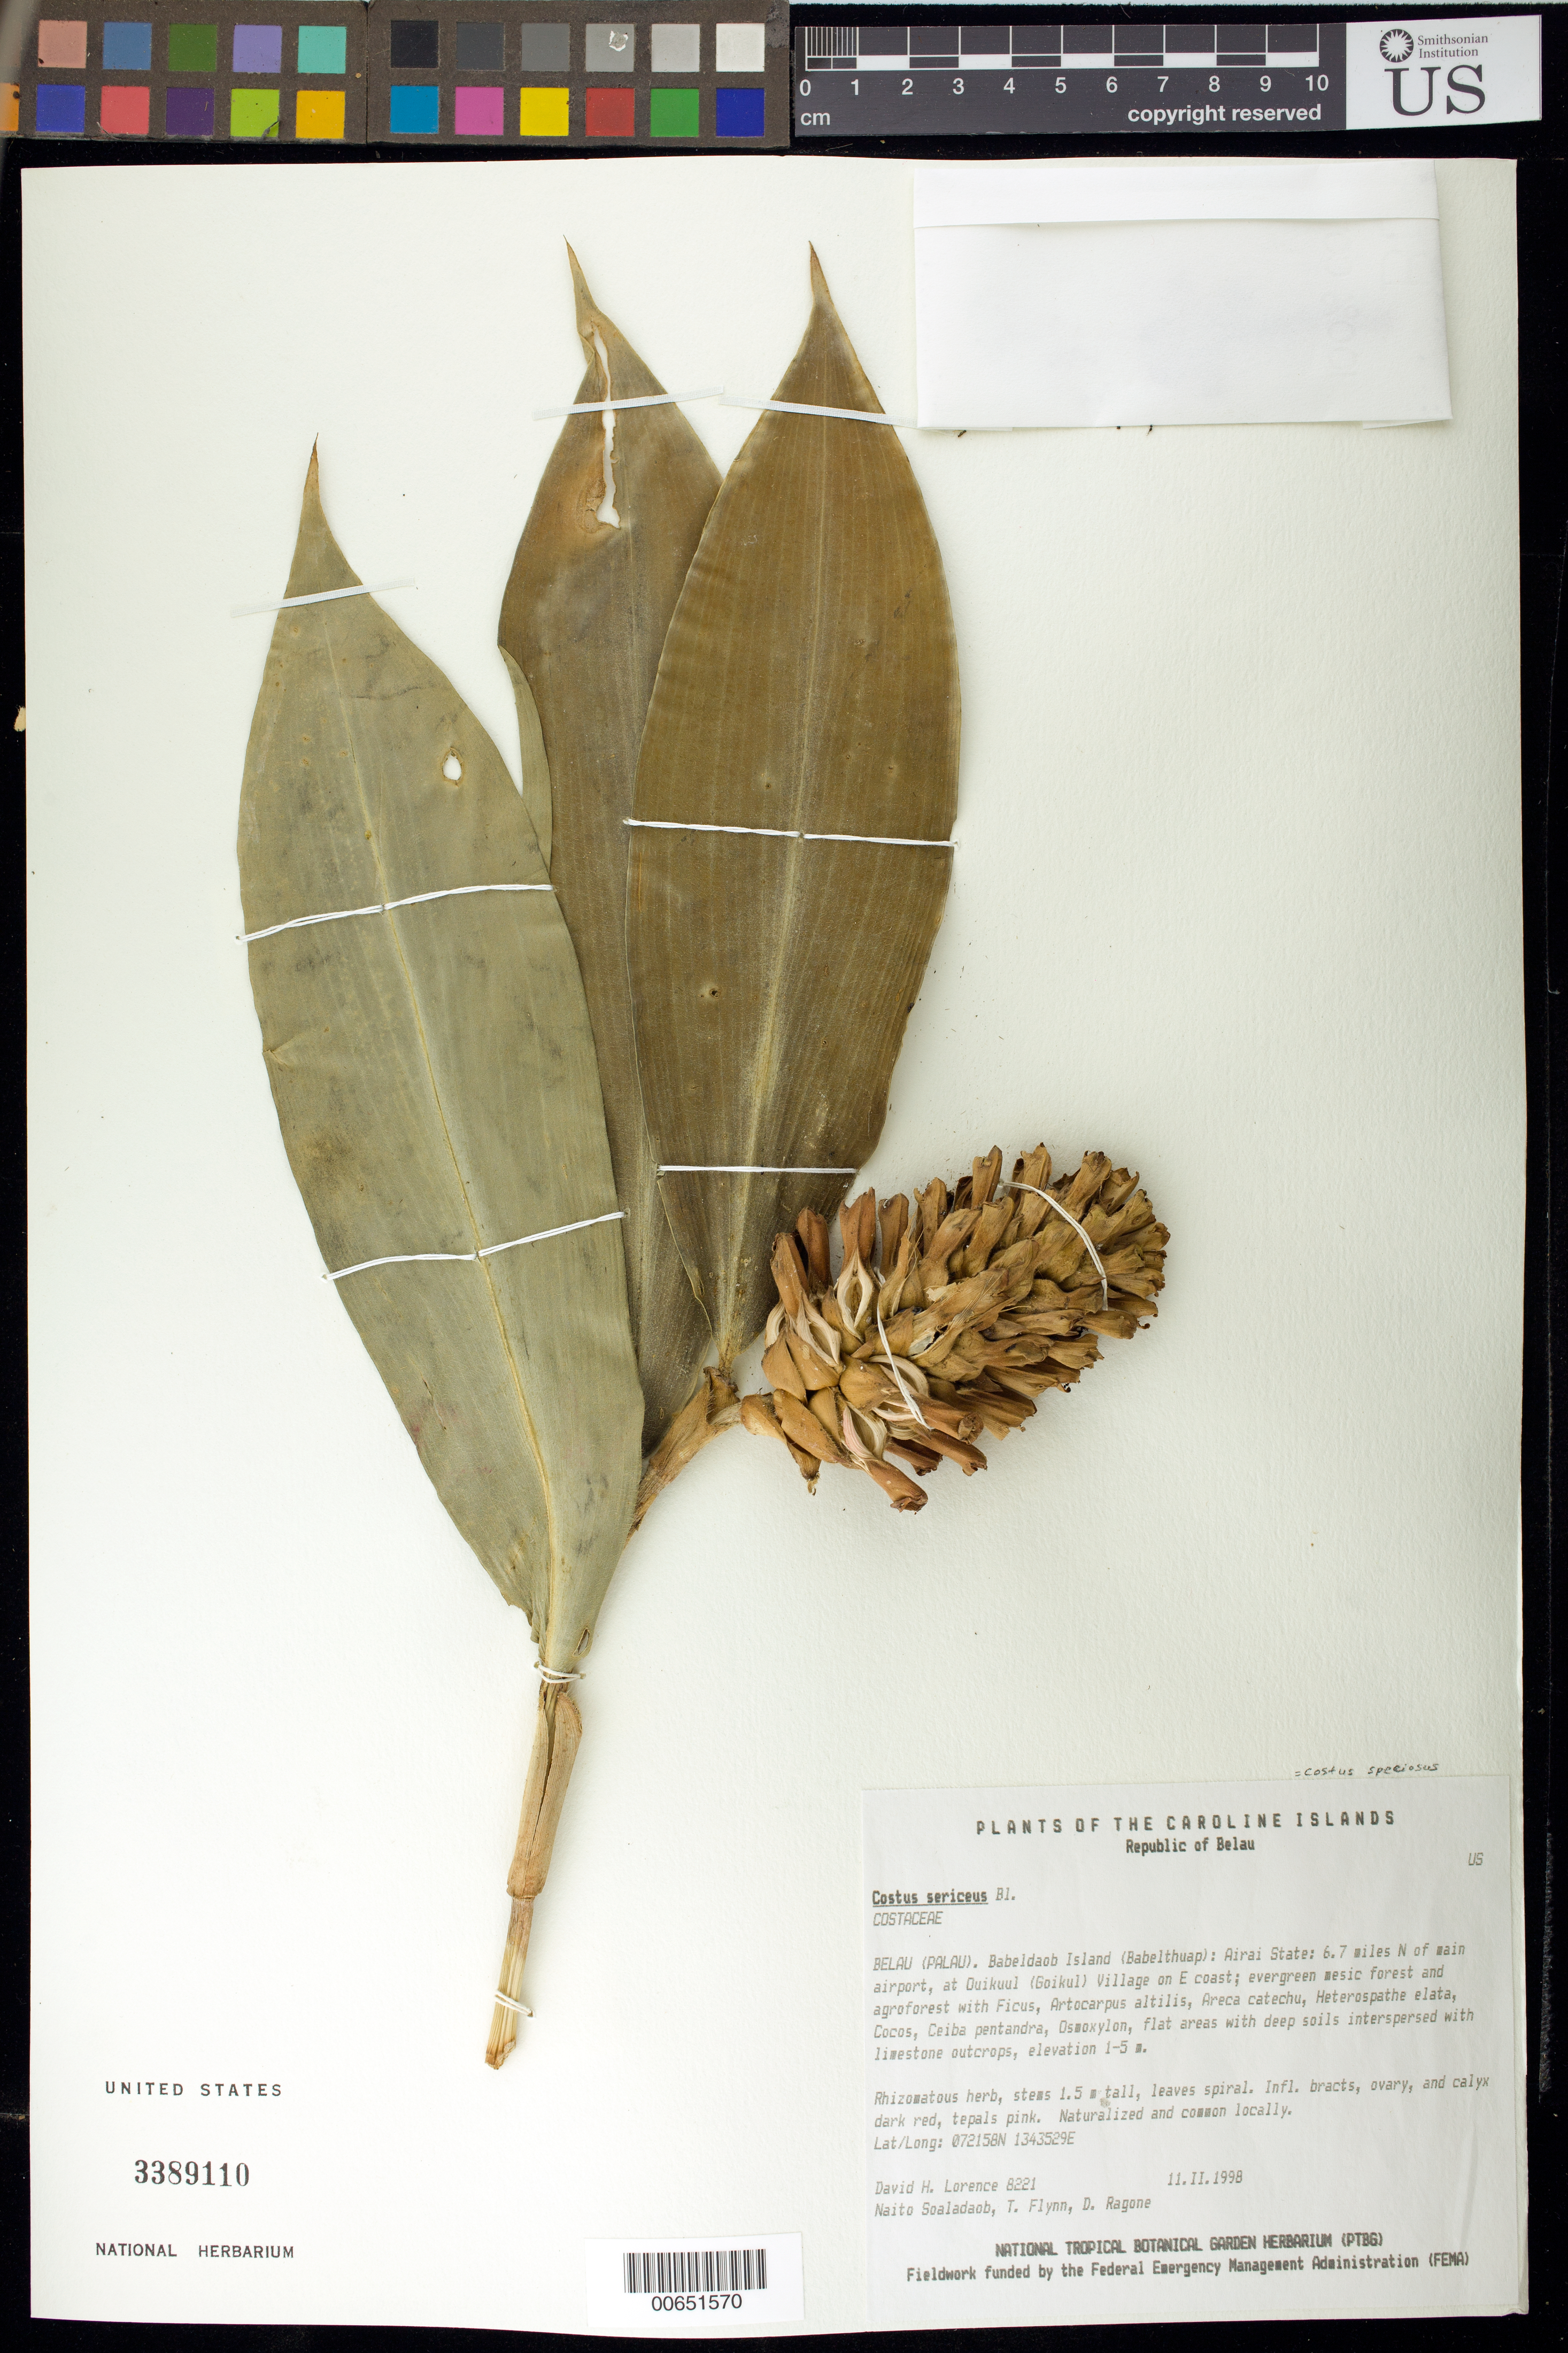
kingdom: Plantae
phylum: Tracheophyta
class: Liliopsida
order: Zingiberales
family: Costaceae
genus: Hellenia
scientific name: Hellenia speciosa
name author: (J. Koenig) S.R. Dutta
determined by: Wagner, W. L., (BOT), Smithsonian Institution - National Museum of Natural History (UNITED STATES)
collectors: D. Lorence, N. Soaladaob, T. W. Flynn & D. Ragone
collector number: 8221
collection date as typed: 11 Feb 1998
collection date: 1998-02-11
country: Palau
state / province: Airai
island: Babeldaob [Babelthuap]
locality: Babeldaob I., Airai State, N of main airport at Ouikuul (Goikul) Village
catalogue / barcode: US 3389110